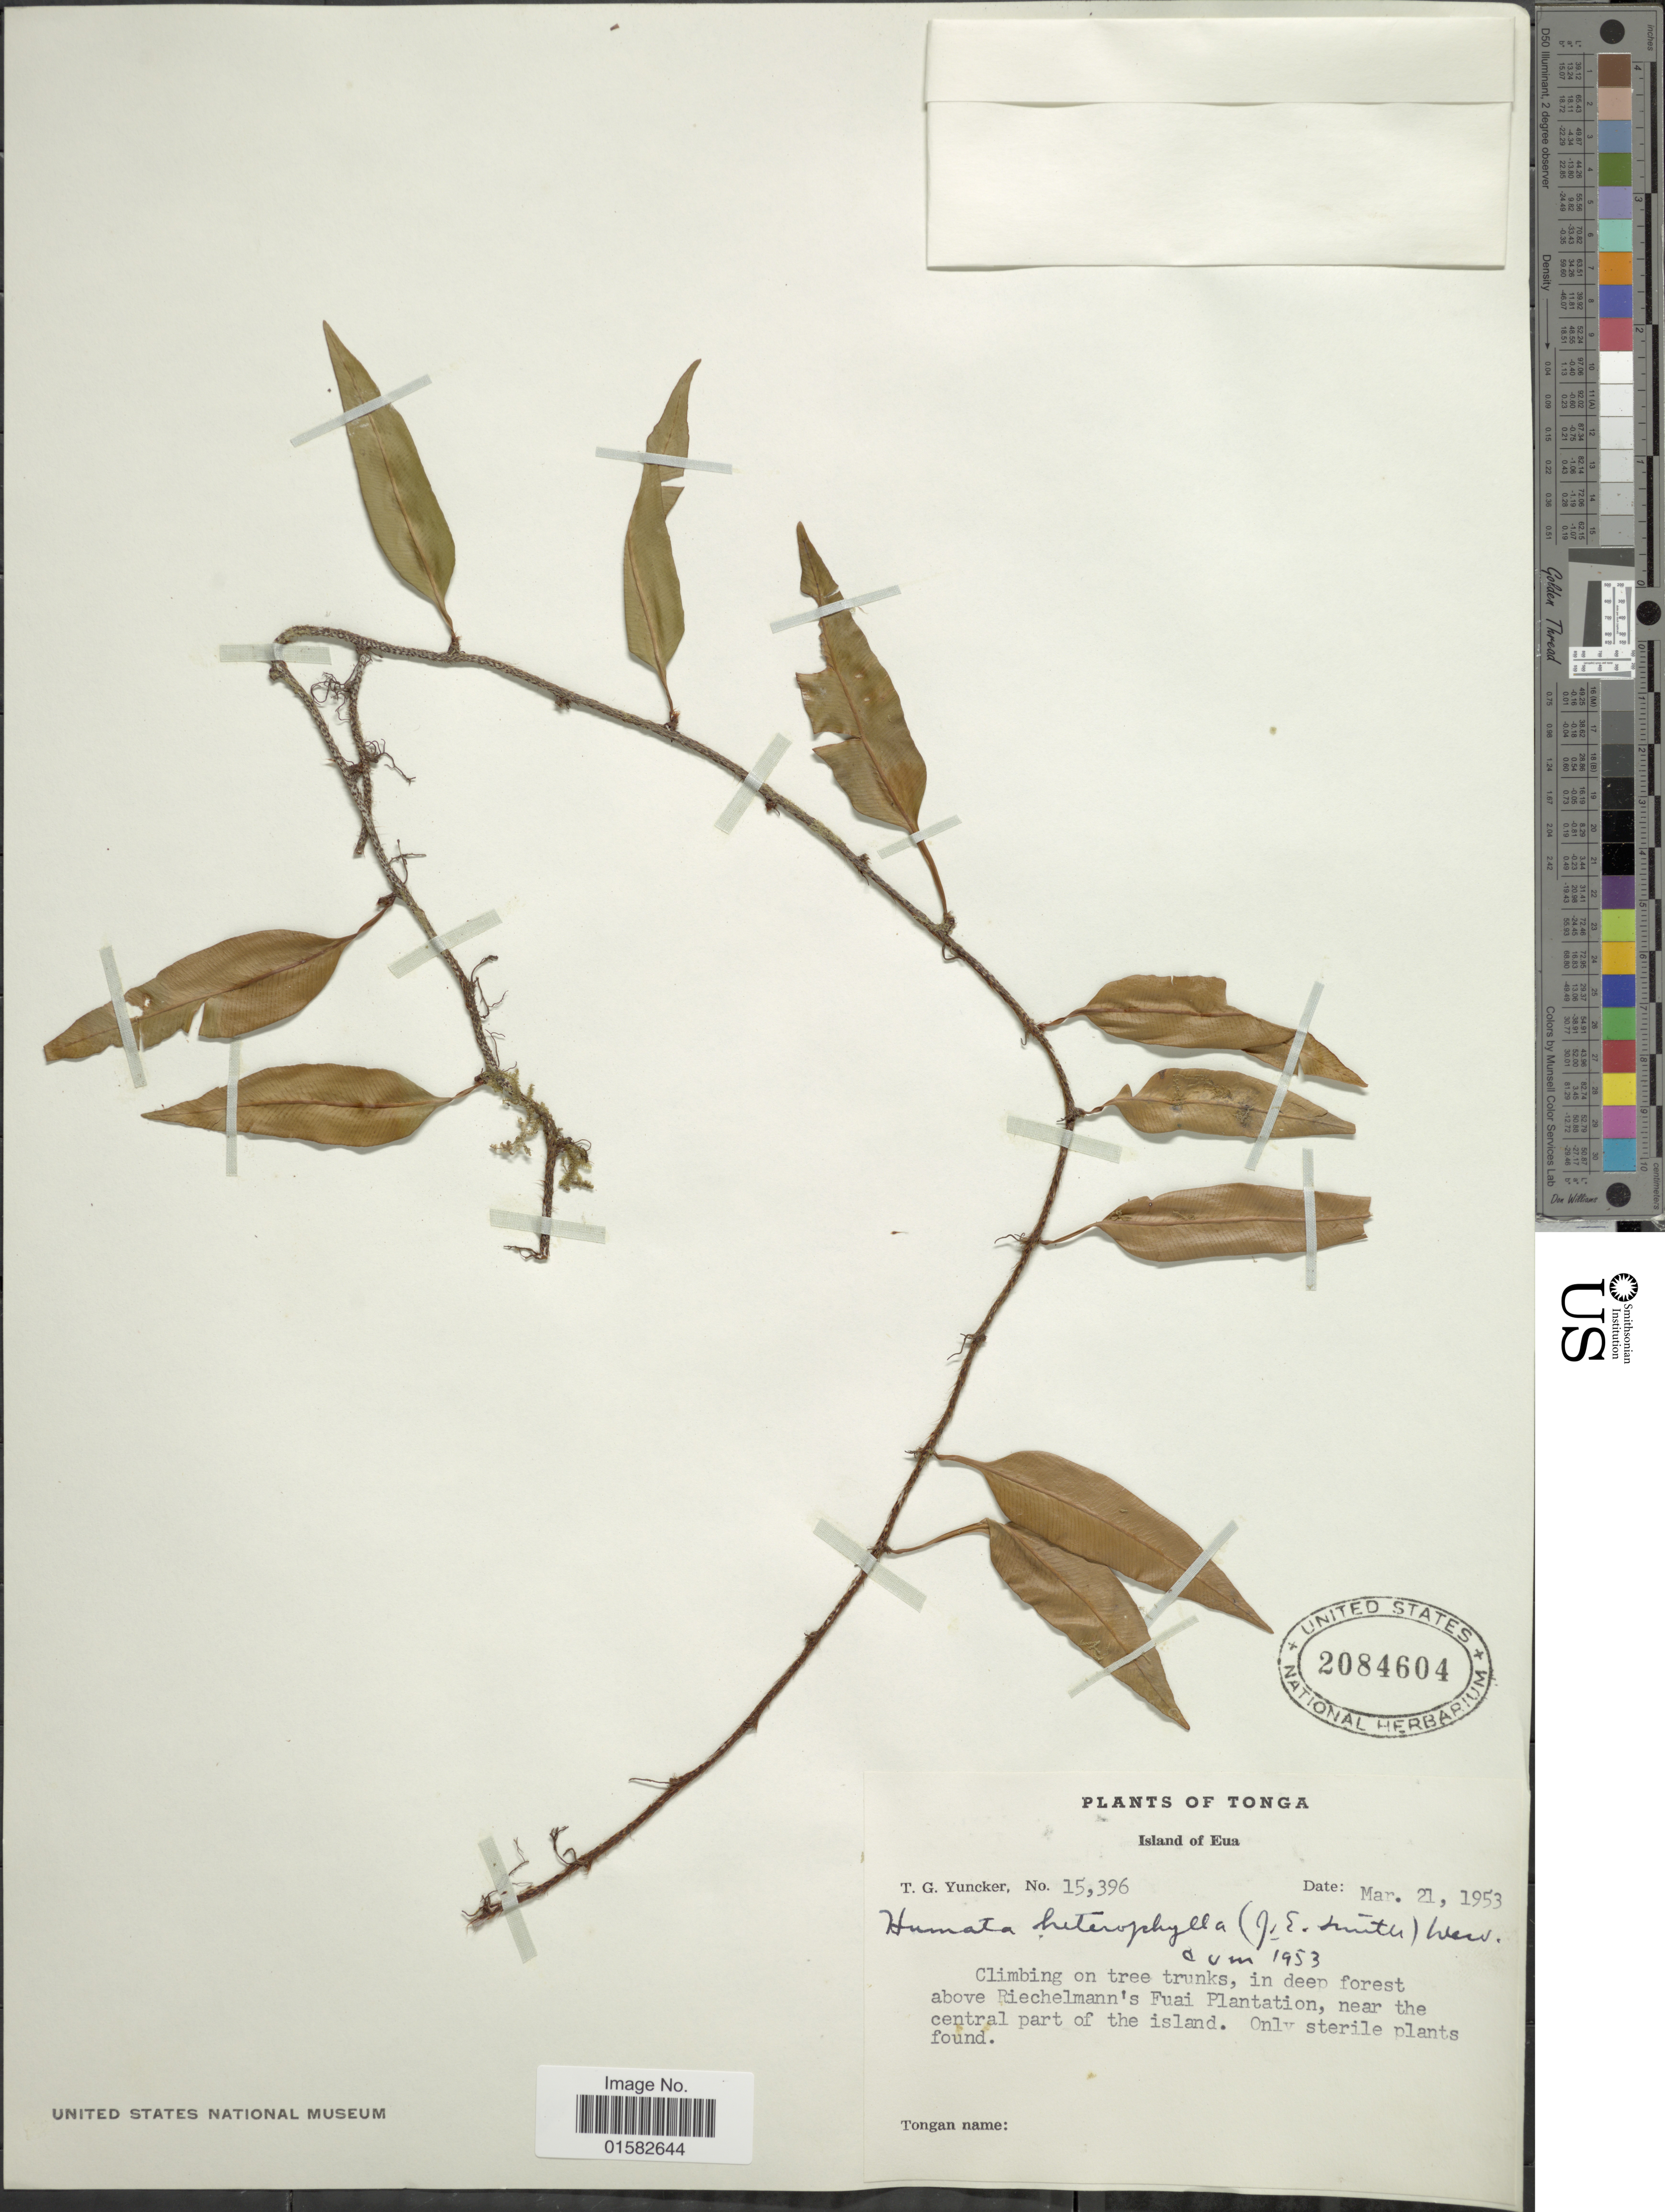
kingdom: Plantae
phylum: Tracheophyta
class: Polypodiopsida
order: Polypodiales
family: Davalliaceae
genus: Humata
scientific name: Humata heterophylla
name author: (Sm.) Desv.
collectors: T. G. Yuncker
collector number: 15396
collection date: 1953-03-21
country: Tonga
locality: Island of Eua, Climbing on tree trunks, in deep forest above Riechelmann's Fuai Plantation, near the central part of the island.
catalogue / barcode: US 2084604